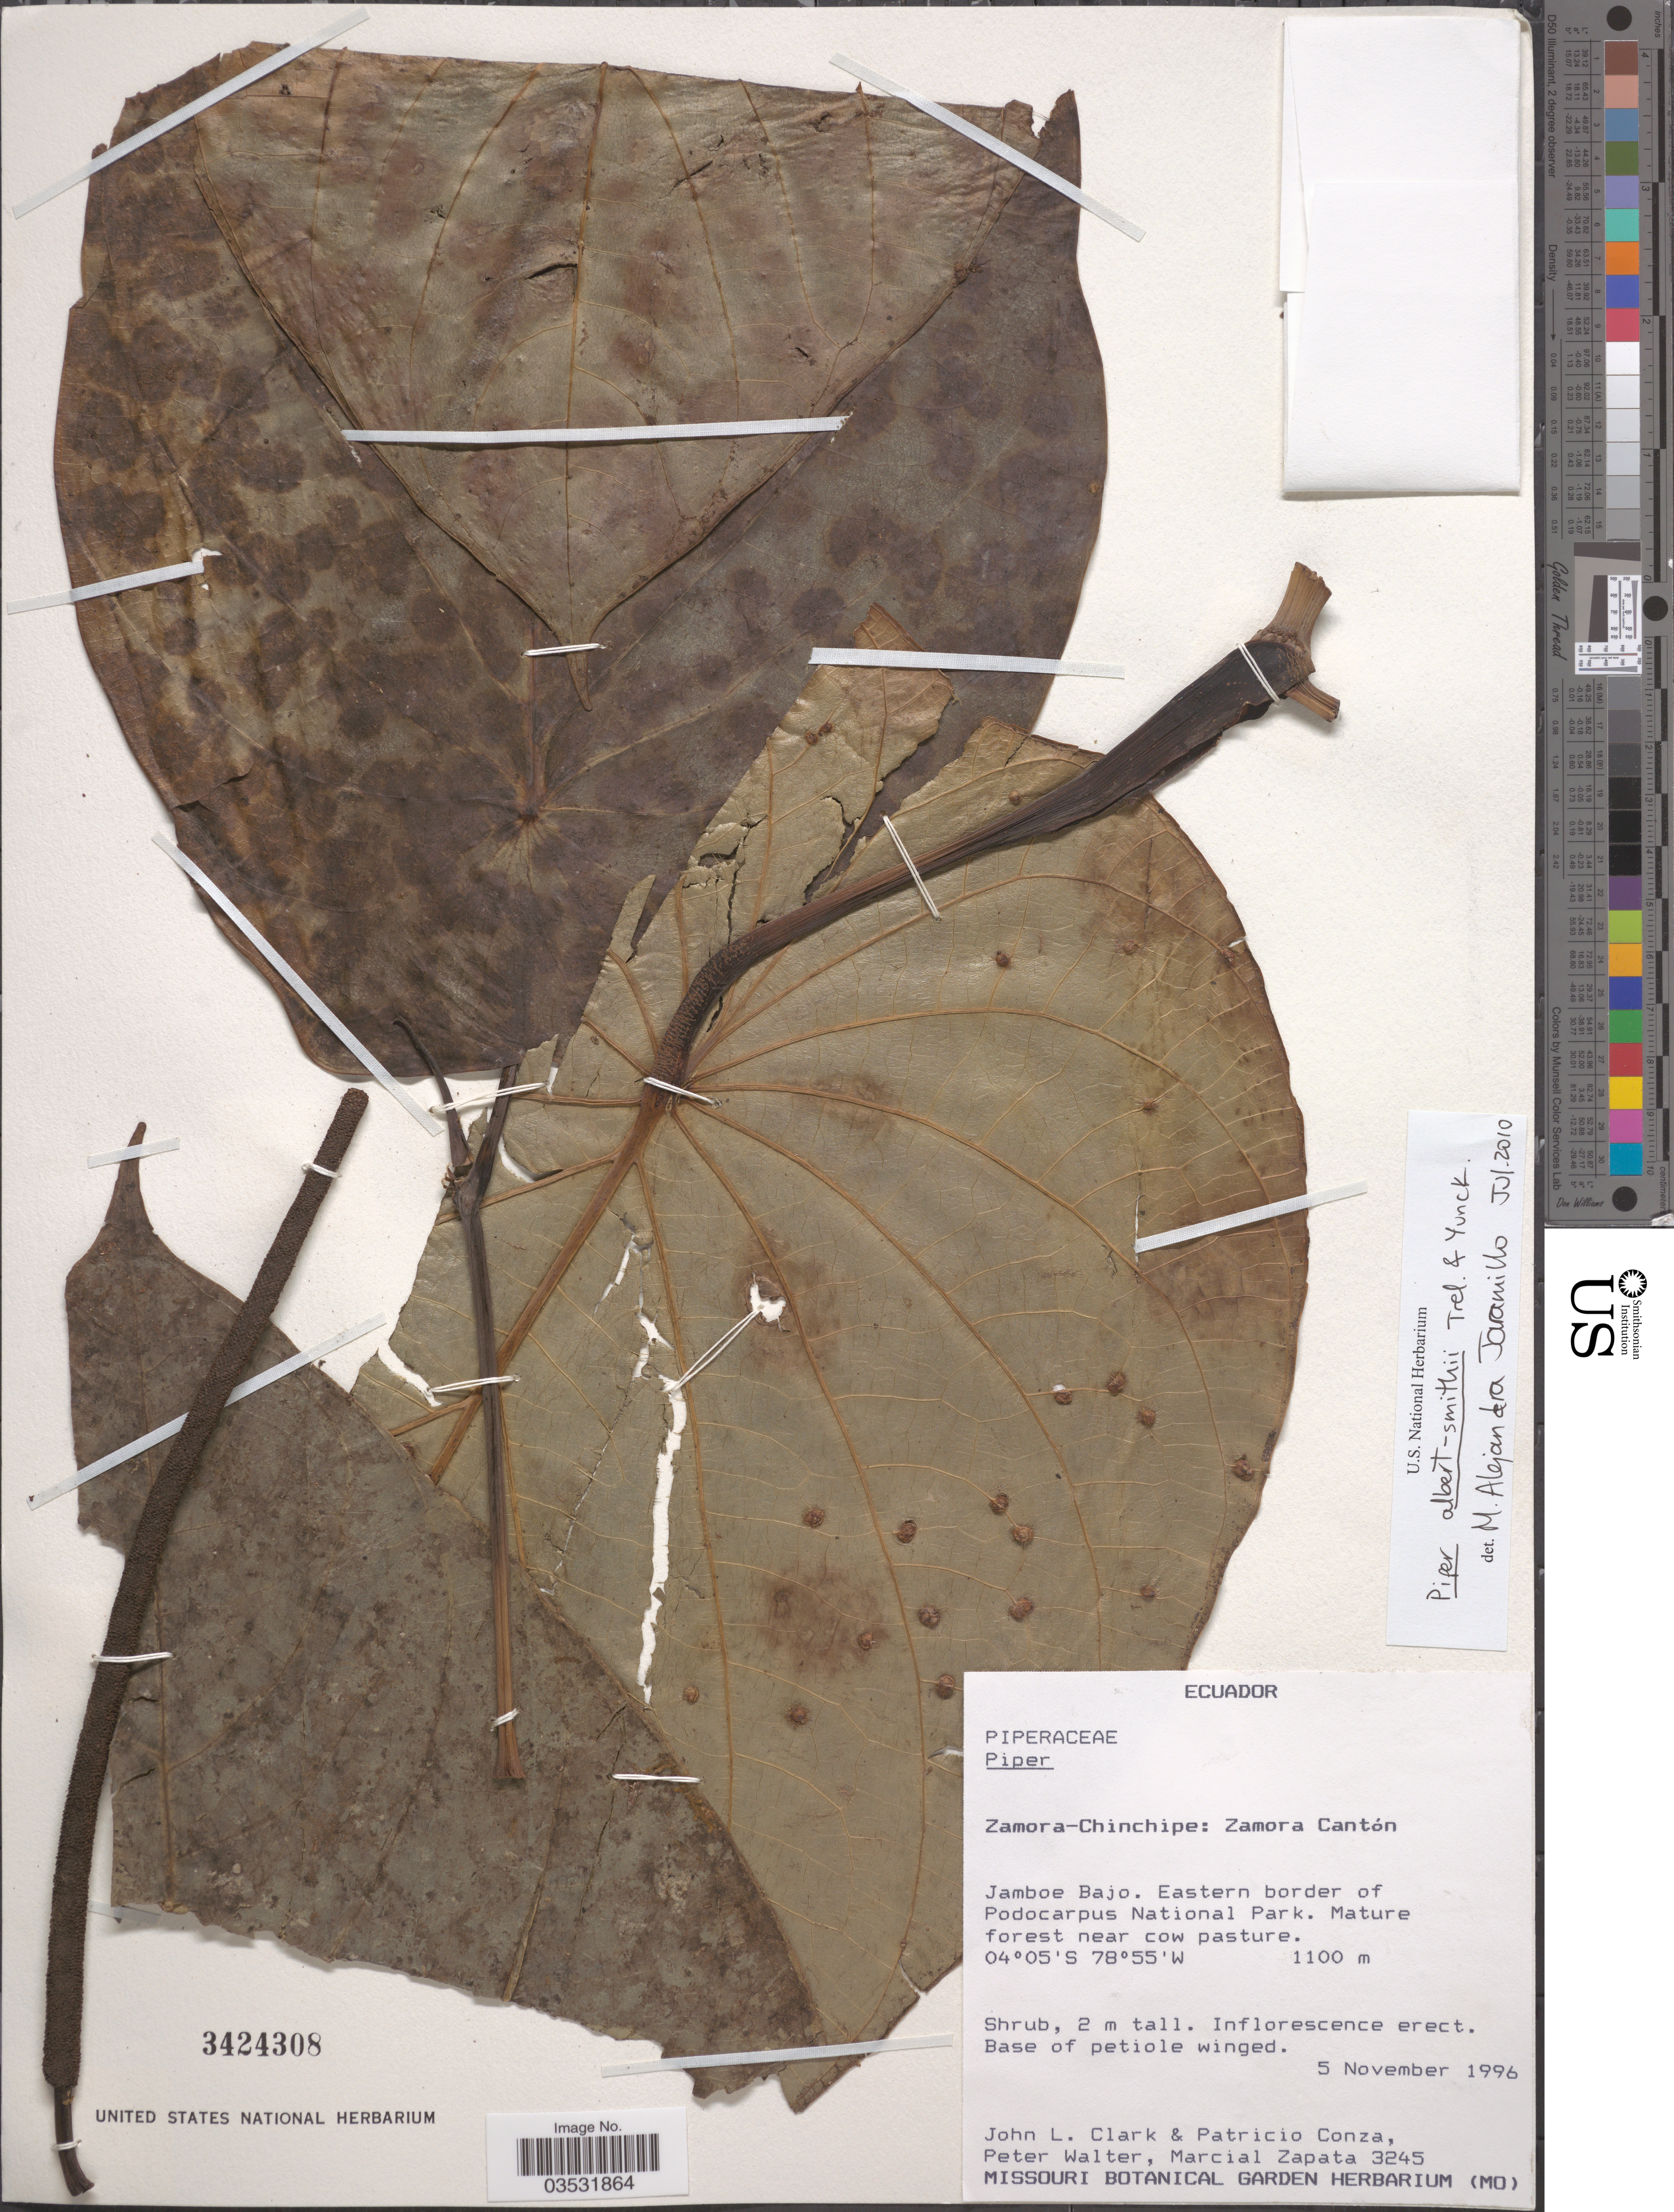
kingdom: Plantae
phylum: Tracheophyta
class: Magnoliopsida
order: Piperales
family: Piperaceae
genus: Piper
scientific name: Piper albert-smithii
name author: Trel. & Yunck.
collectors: J. L. Clark, P. Conza, P. Walter & M. Zapata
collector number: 3245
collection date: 1996-11-05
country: Ecuador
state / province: Zamora-Chinchipe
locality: Zamora Cantón. Jamboe Bajo. Eastern border of Podocarpus National Park.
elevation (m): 1100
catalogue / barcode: US 3424308